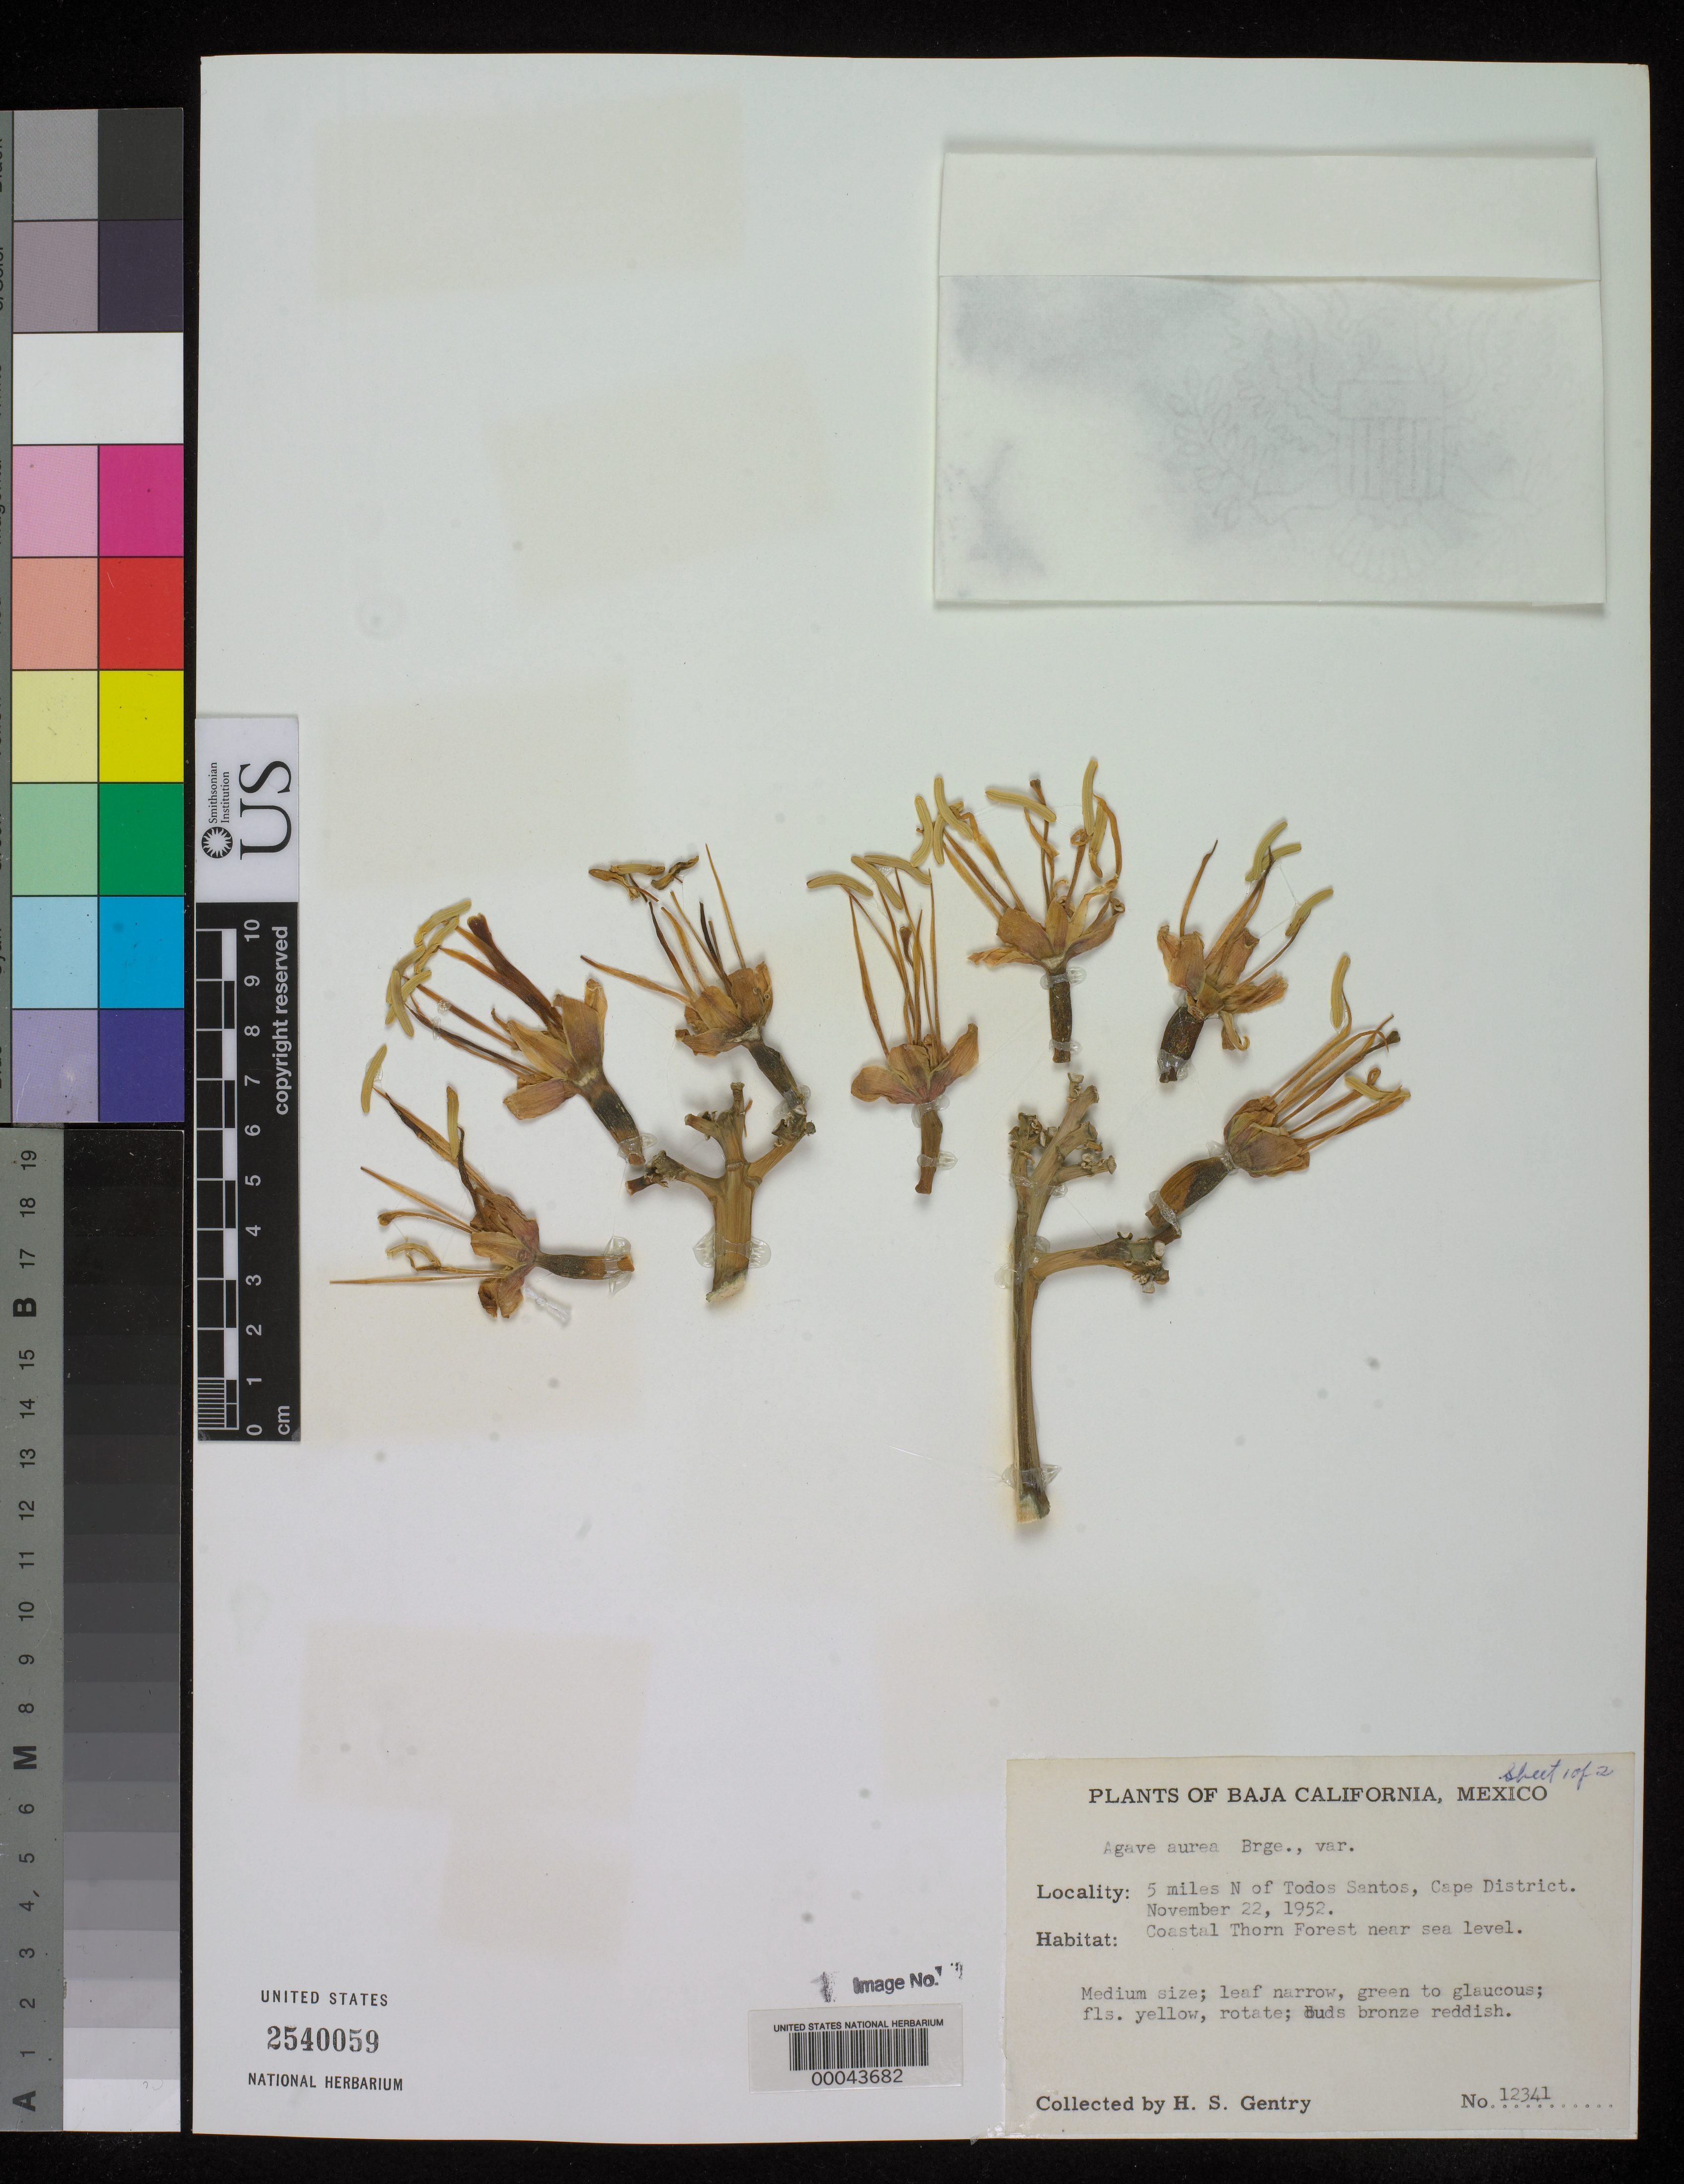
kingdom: Plantae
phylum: Tracheophyta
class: Liliopsida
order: Asparagales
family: Asparagaceae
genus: Agave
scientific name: Agave aurea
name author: Brandegee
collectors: H. S. Gentry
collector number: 12341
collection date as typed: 22 Nov 1952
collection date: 1952-11-22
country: Mexico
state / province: Baja California Sur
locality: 5 mi N of Todos Santos, Cape District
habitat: Coastal thorn forest near sea level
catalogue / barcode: US 2540059